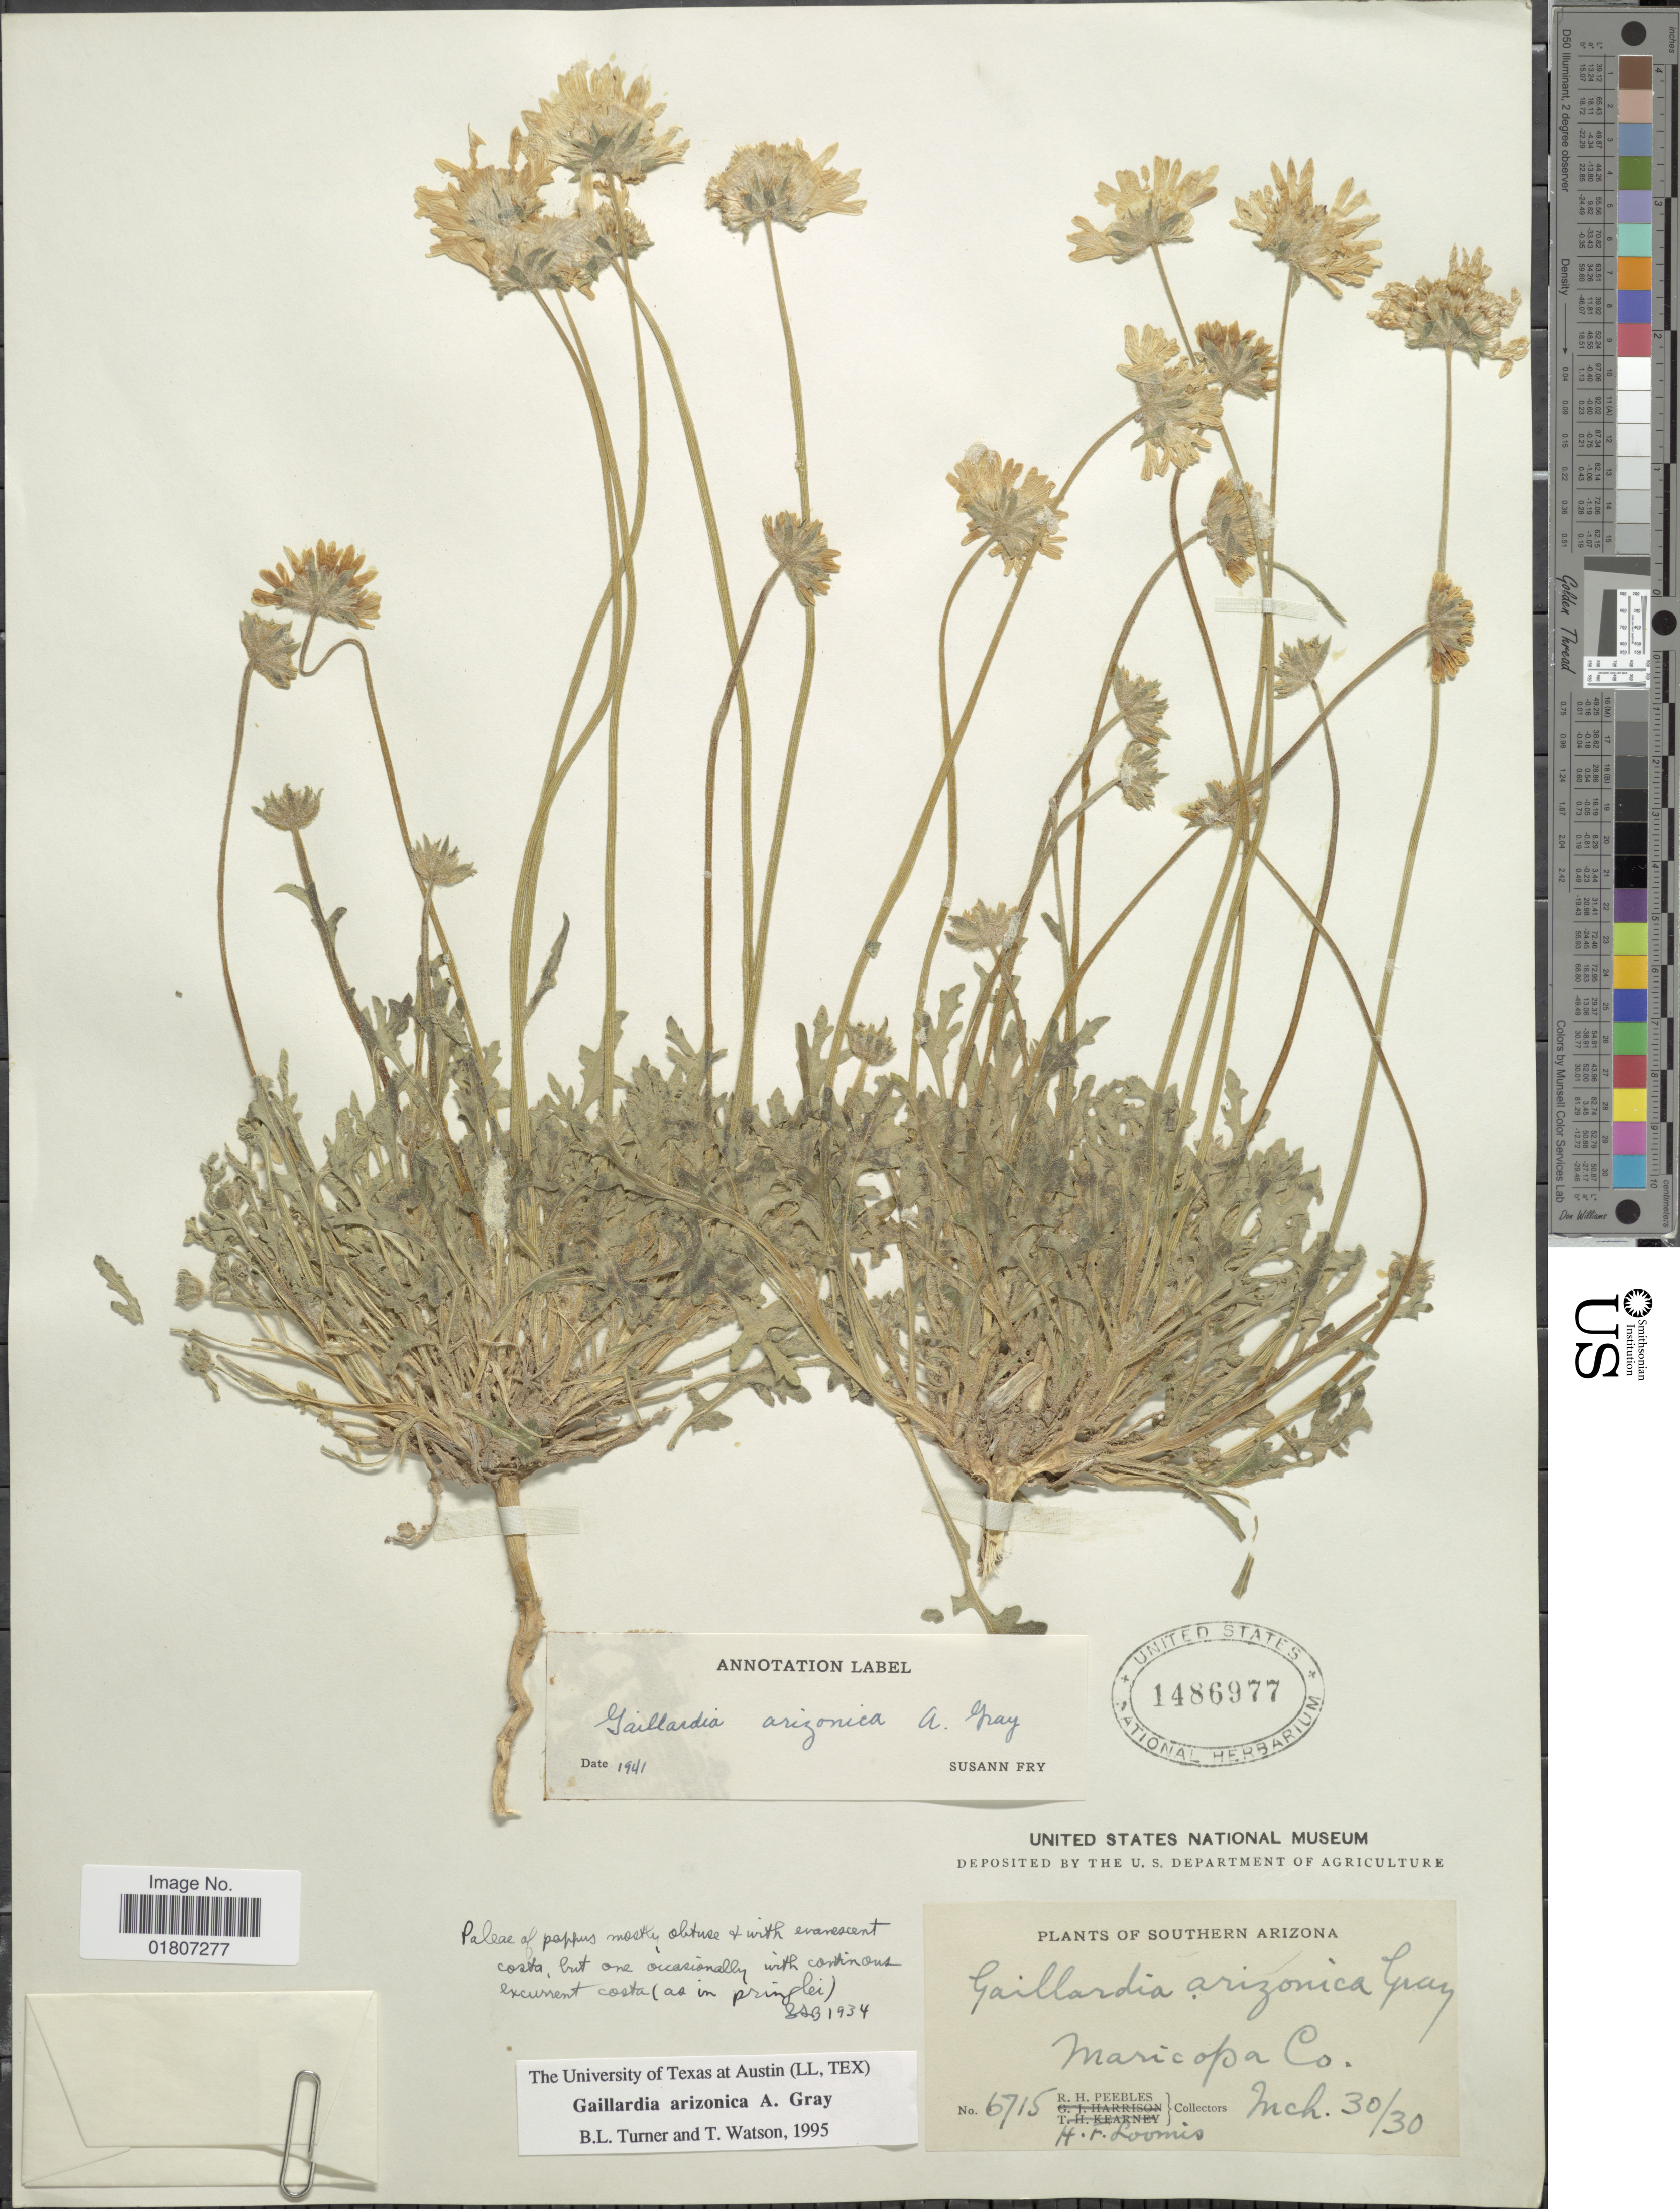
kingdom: Plantae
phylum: Tracheophyta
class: Magnoliopsida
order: Asterales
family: Asteraceae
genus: Gaillardia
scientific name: Gaillardia arizonica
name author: A. Gray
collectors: H. F. Loomis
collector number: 6715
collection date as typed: Transcribed d/m/y: 30/3/30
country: United States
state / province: Arizona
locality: Southern Arizona. Maricopa Co.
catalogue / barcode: US 1486977